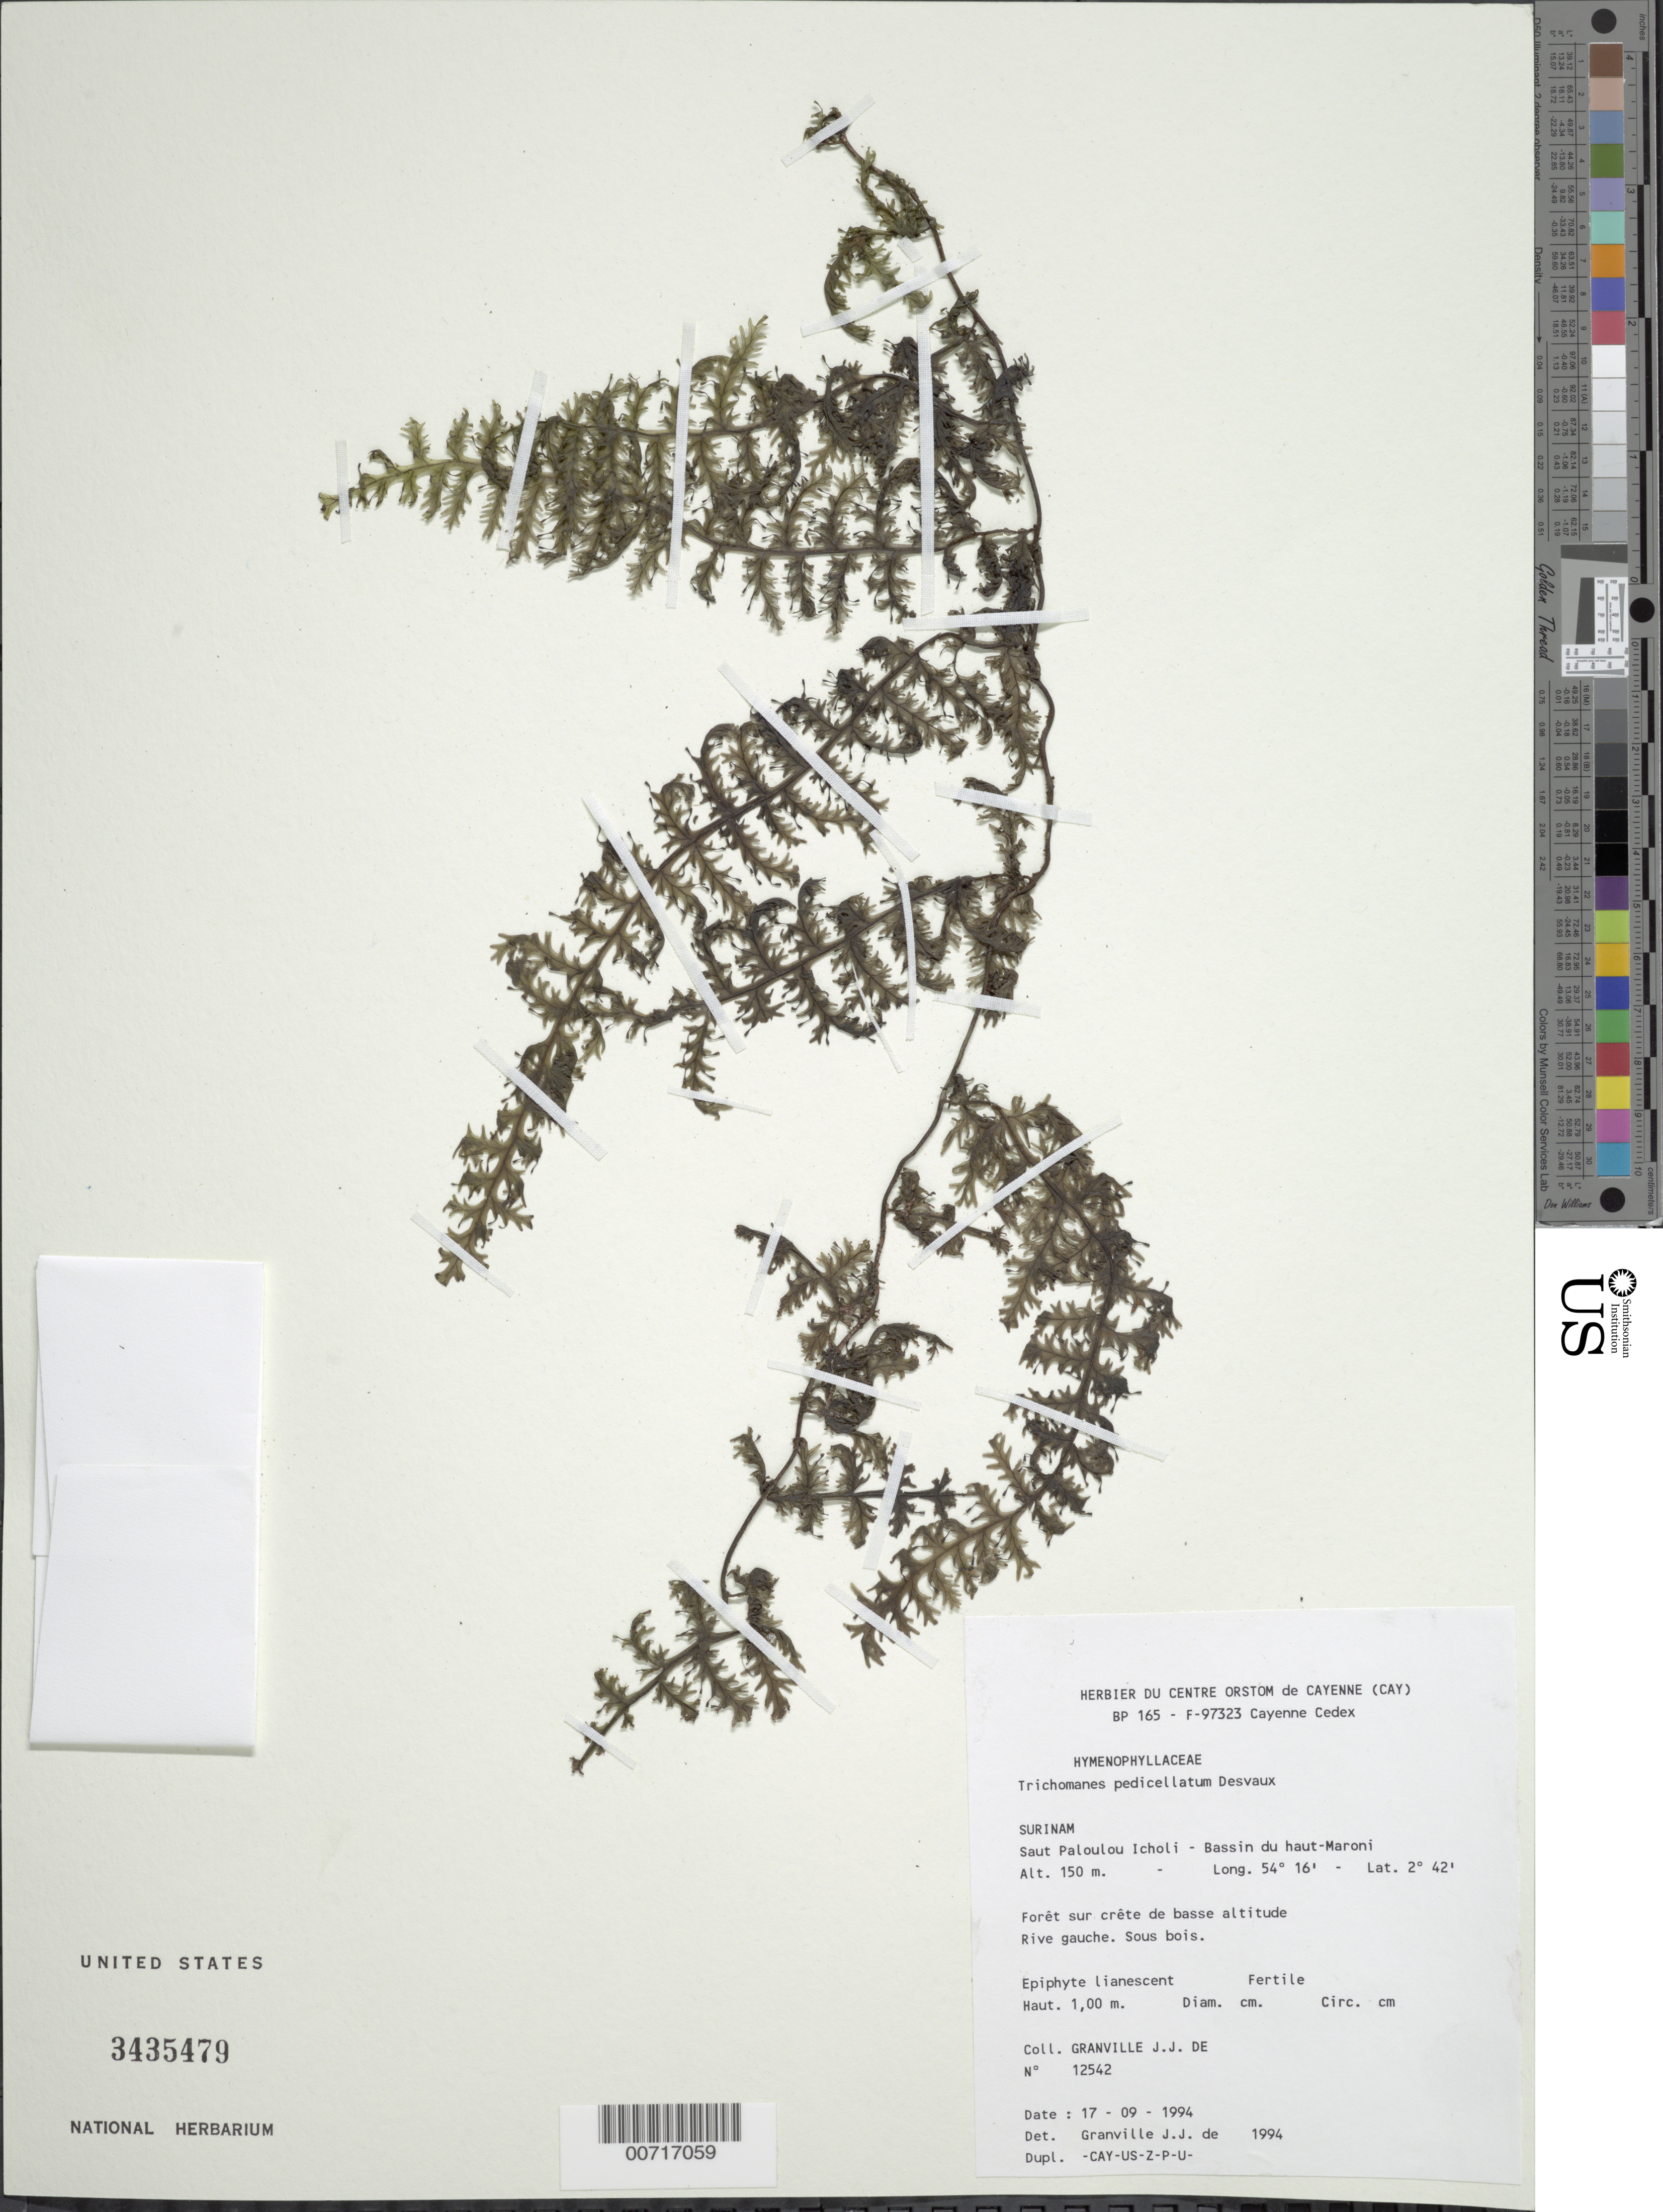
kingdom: Plantae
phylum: Tracheophyta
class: Polypodiopsida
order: Hymenophyllales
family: Hymenophyllaceae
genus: Trichomanes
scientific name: Trichomanes pedicellatum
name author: Desv.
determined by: Granville, J. J. de, (CAY), Institut de Recherche pour le Developpement (IRD) (FRENCH GUIANA)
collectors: J.-J. de Granville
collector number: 12542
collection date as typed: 17-Sep-94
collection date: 1994-09-17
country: Suriname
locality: Saut Paloulou Icholi, Bassin du haut-Maroni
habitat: Forest sur crete de basse altitude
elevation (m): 150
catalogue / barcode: US 3435479